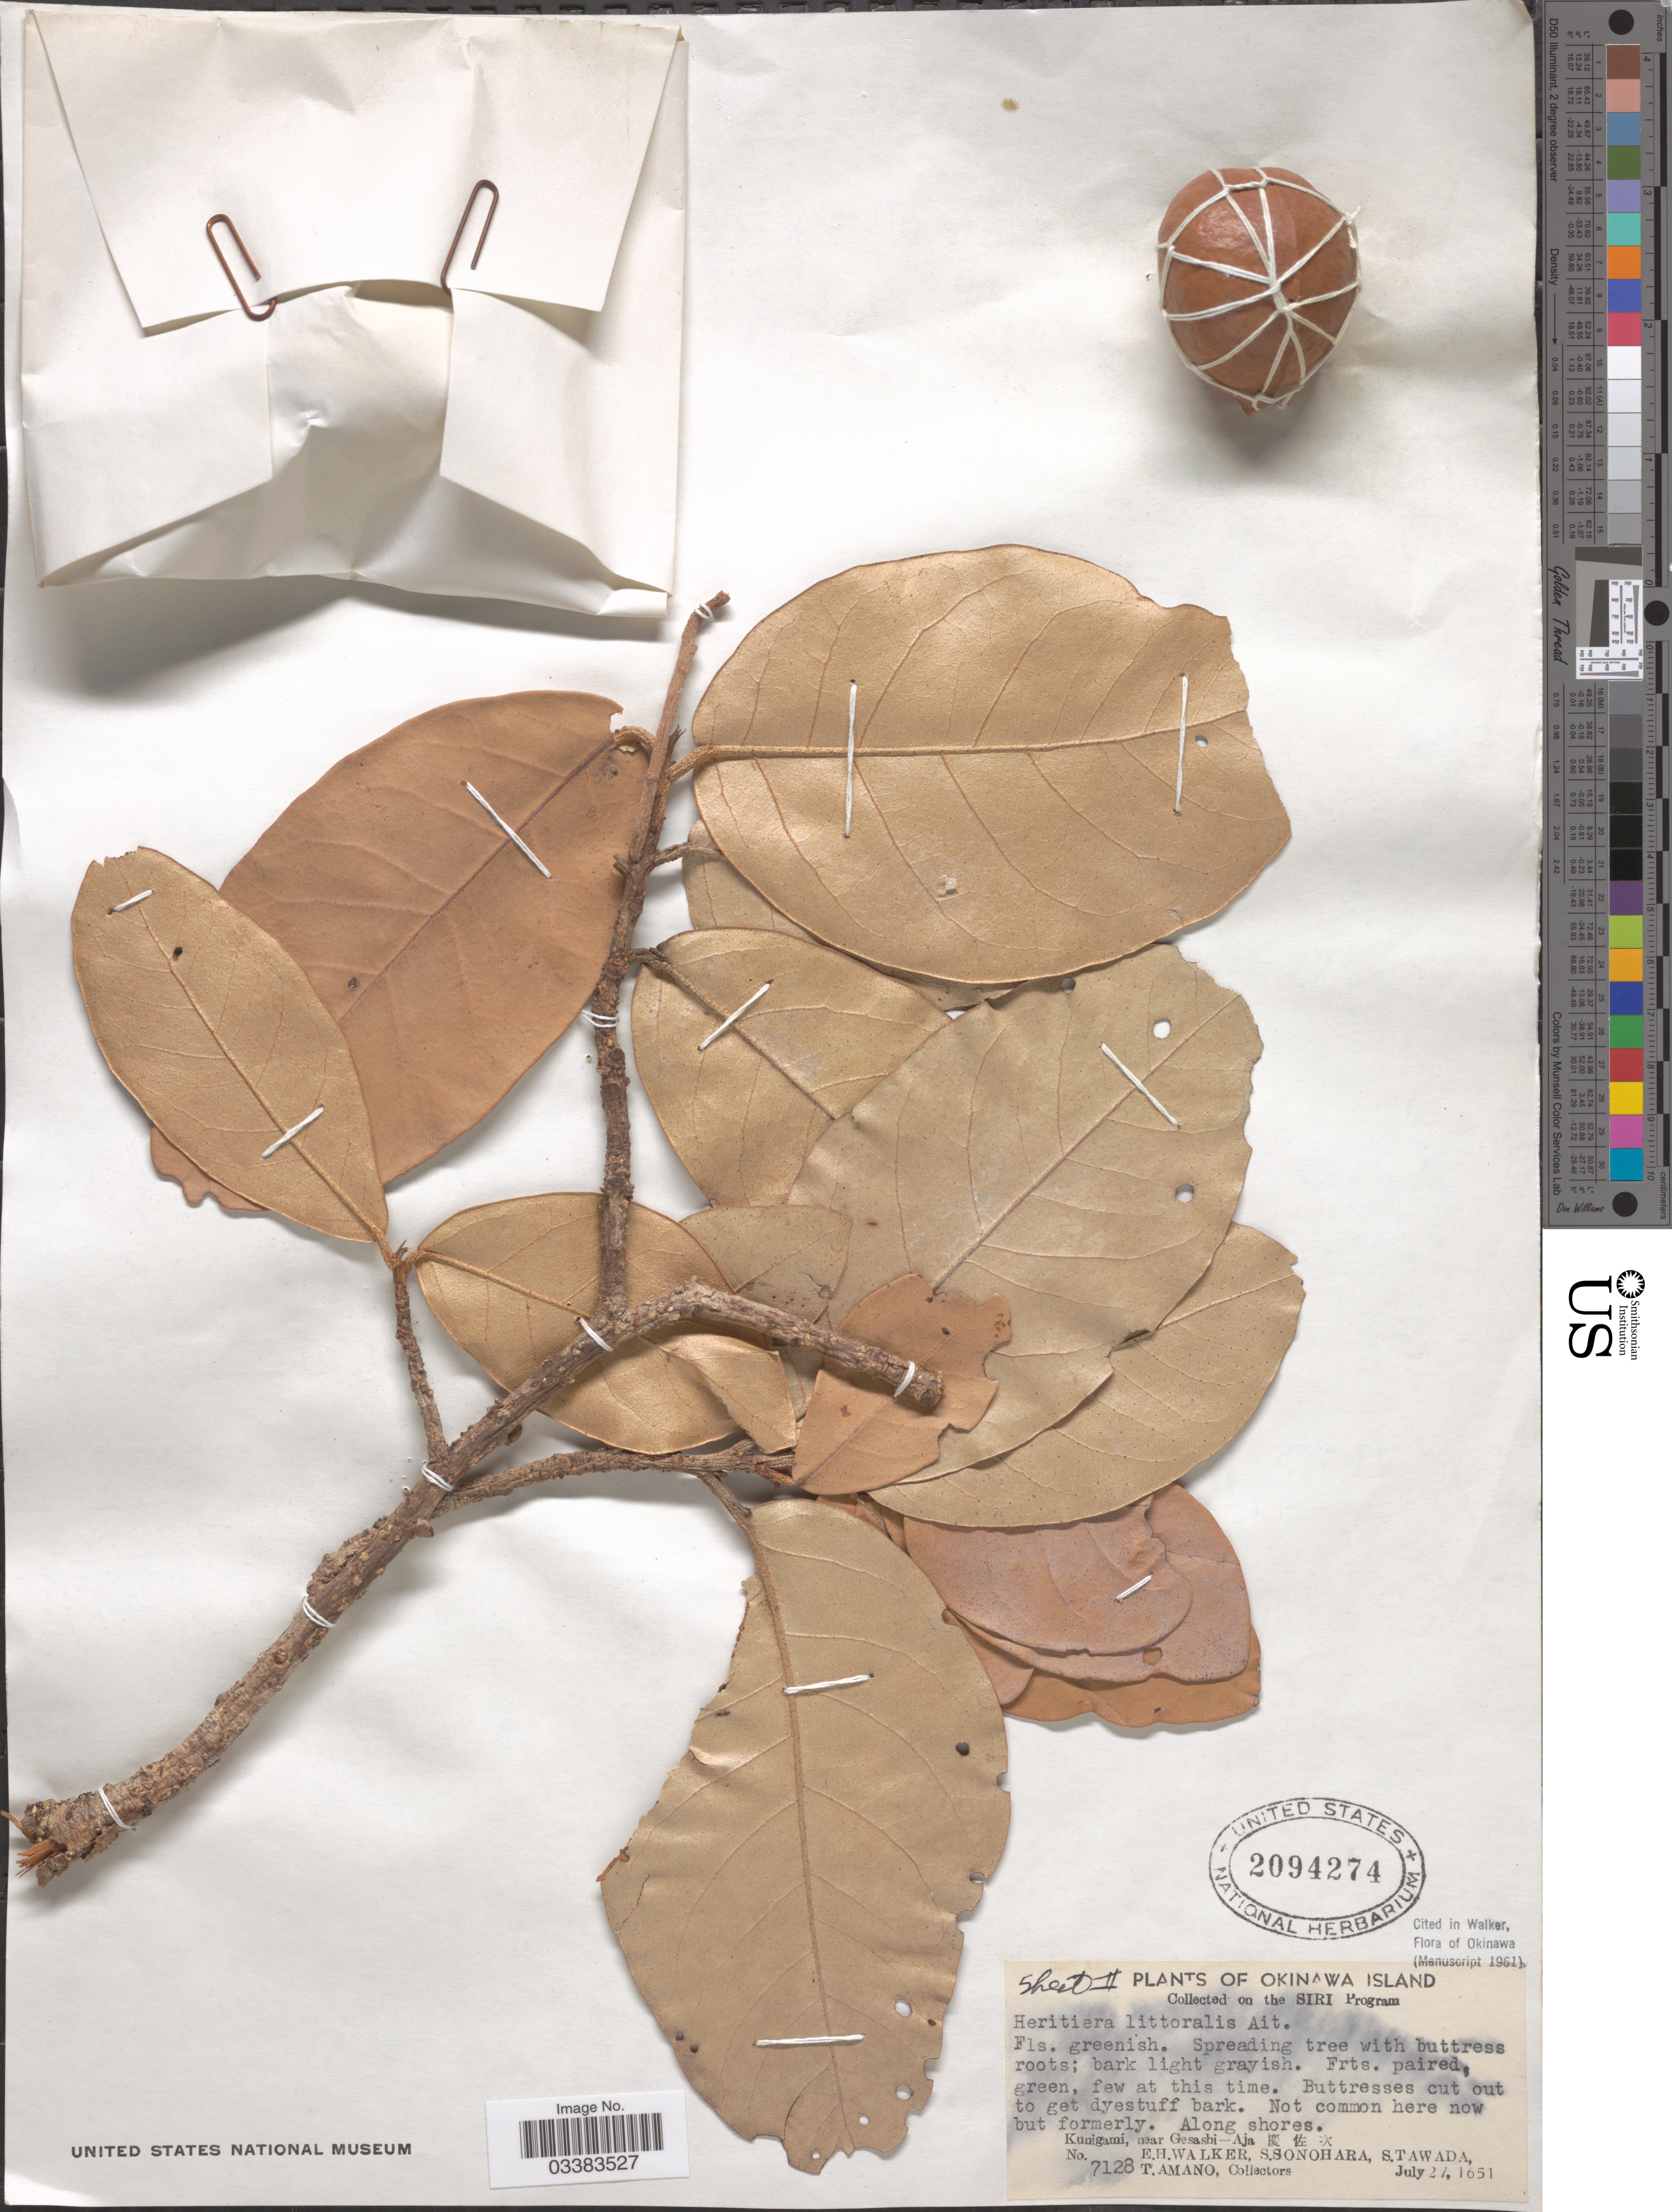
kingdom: Plantae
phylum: Tracheophyta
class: Magnoliopsida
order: Malvales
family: Malvaceae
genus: Heritiera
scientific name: Heritiera littoralis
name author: Aiton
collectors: E. H. Walker, S. Sonohara, S. Tawada & T. Amano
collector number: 7128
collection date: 1851-07-27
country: Japan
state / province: Okinawa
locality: Okinawa Island. Kunigami, near Gesashi - Aja. X.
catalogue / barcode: US 2094274